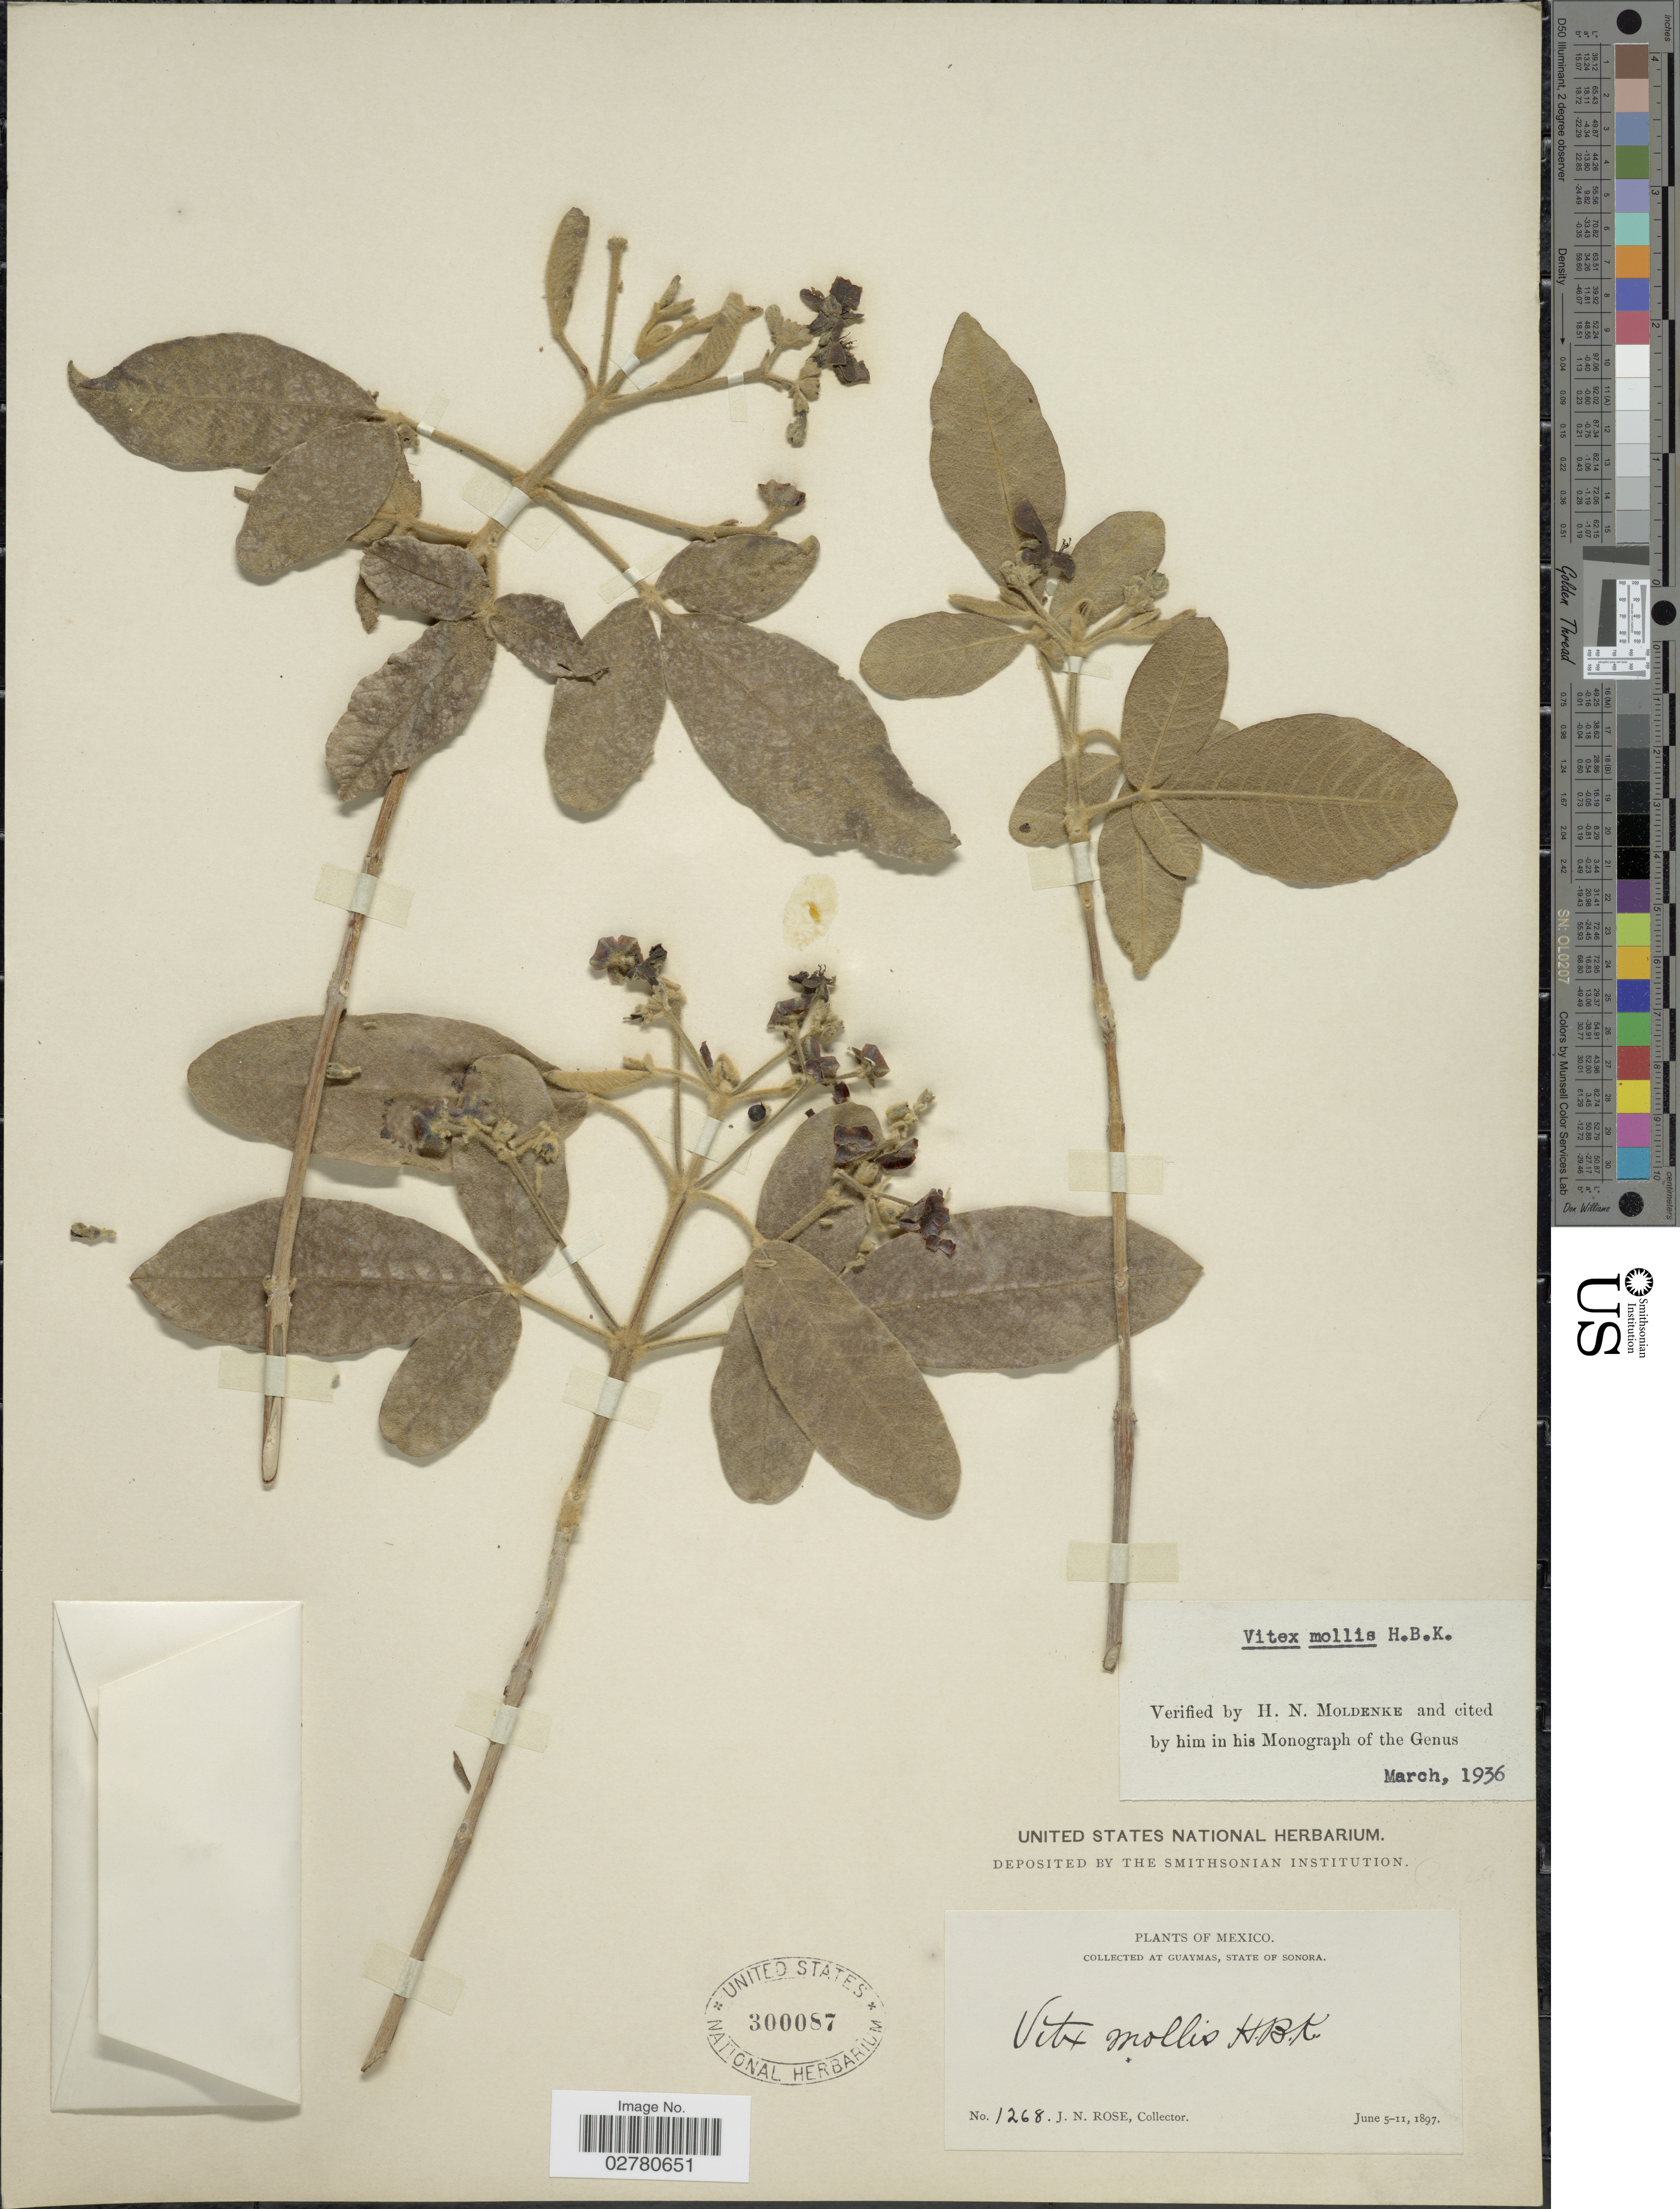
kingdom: Plantae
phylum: Tracheophyta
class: Magnoliopsida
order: Lamiales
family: Lamiaceae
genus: Vitex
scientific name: Vitex mollis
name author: Kunth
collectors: J. N. Rose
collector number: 1268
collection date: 1897-06-05/1897-06-11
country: Mexico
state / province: Sonora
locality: Guaymas.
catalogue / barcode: US 300087